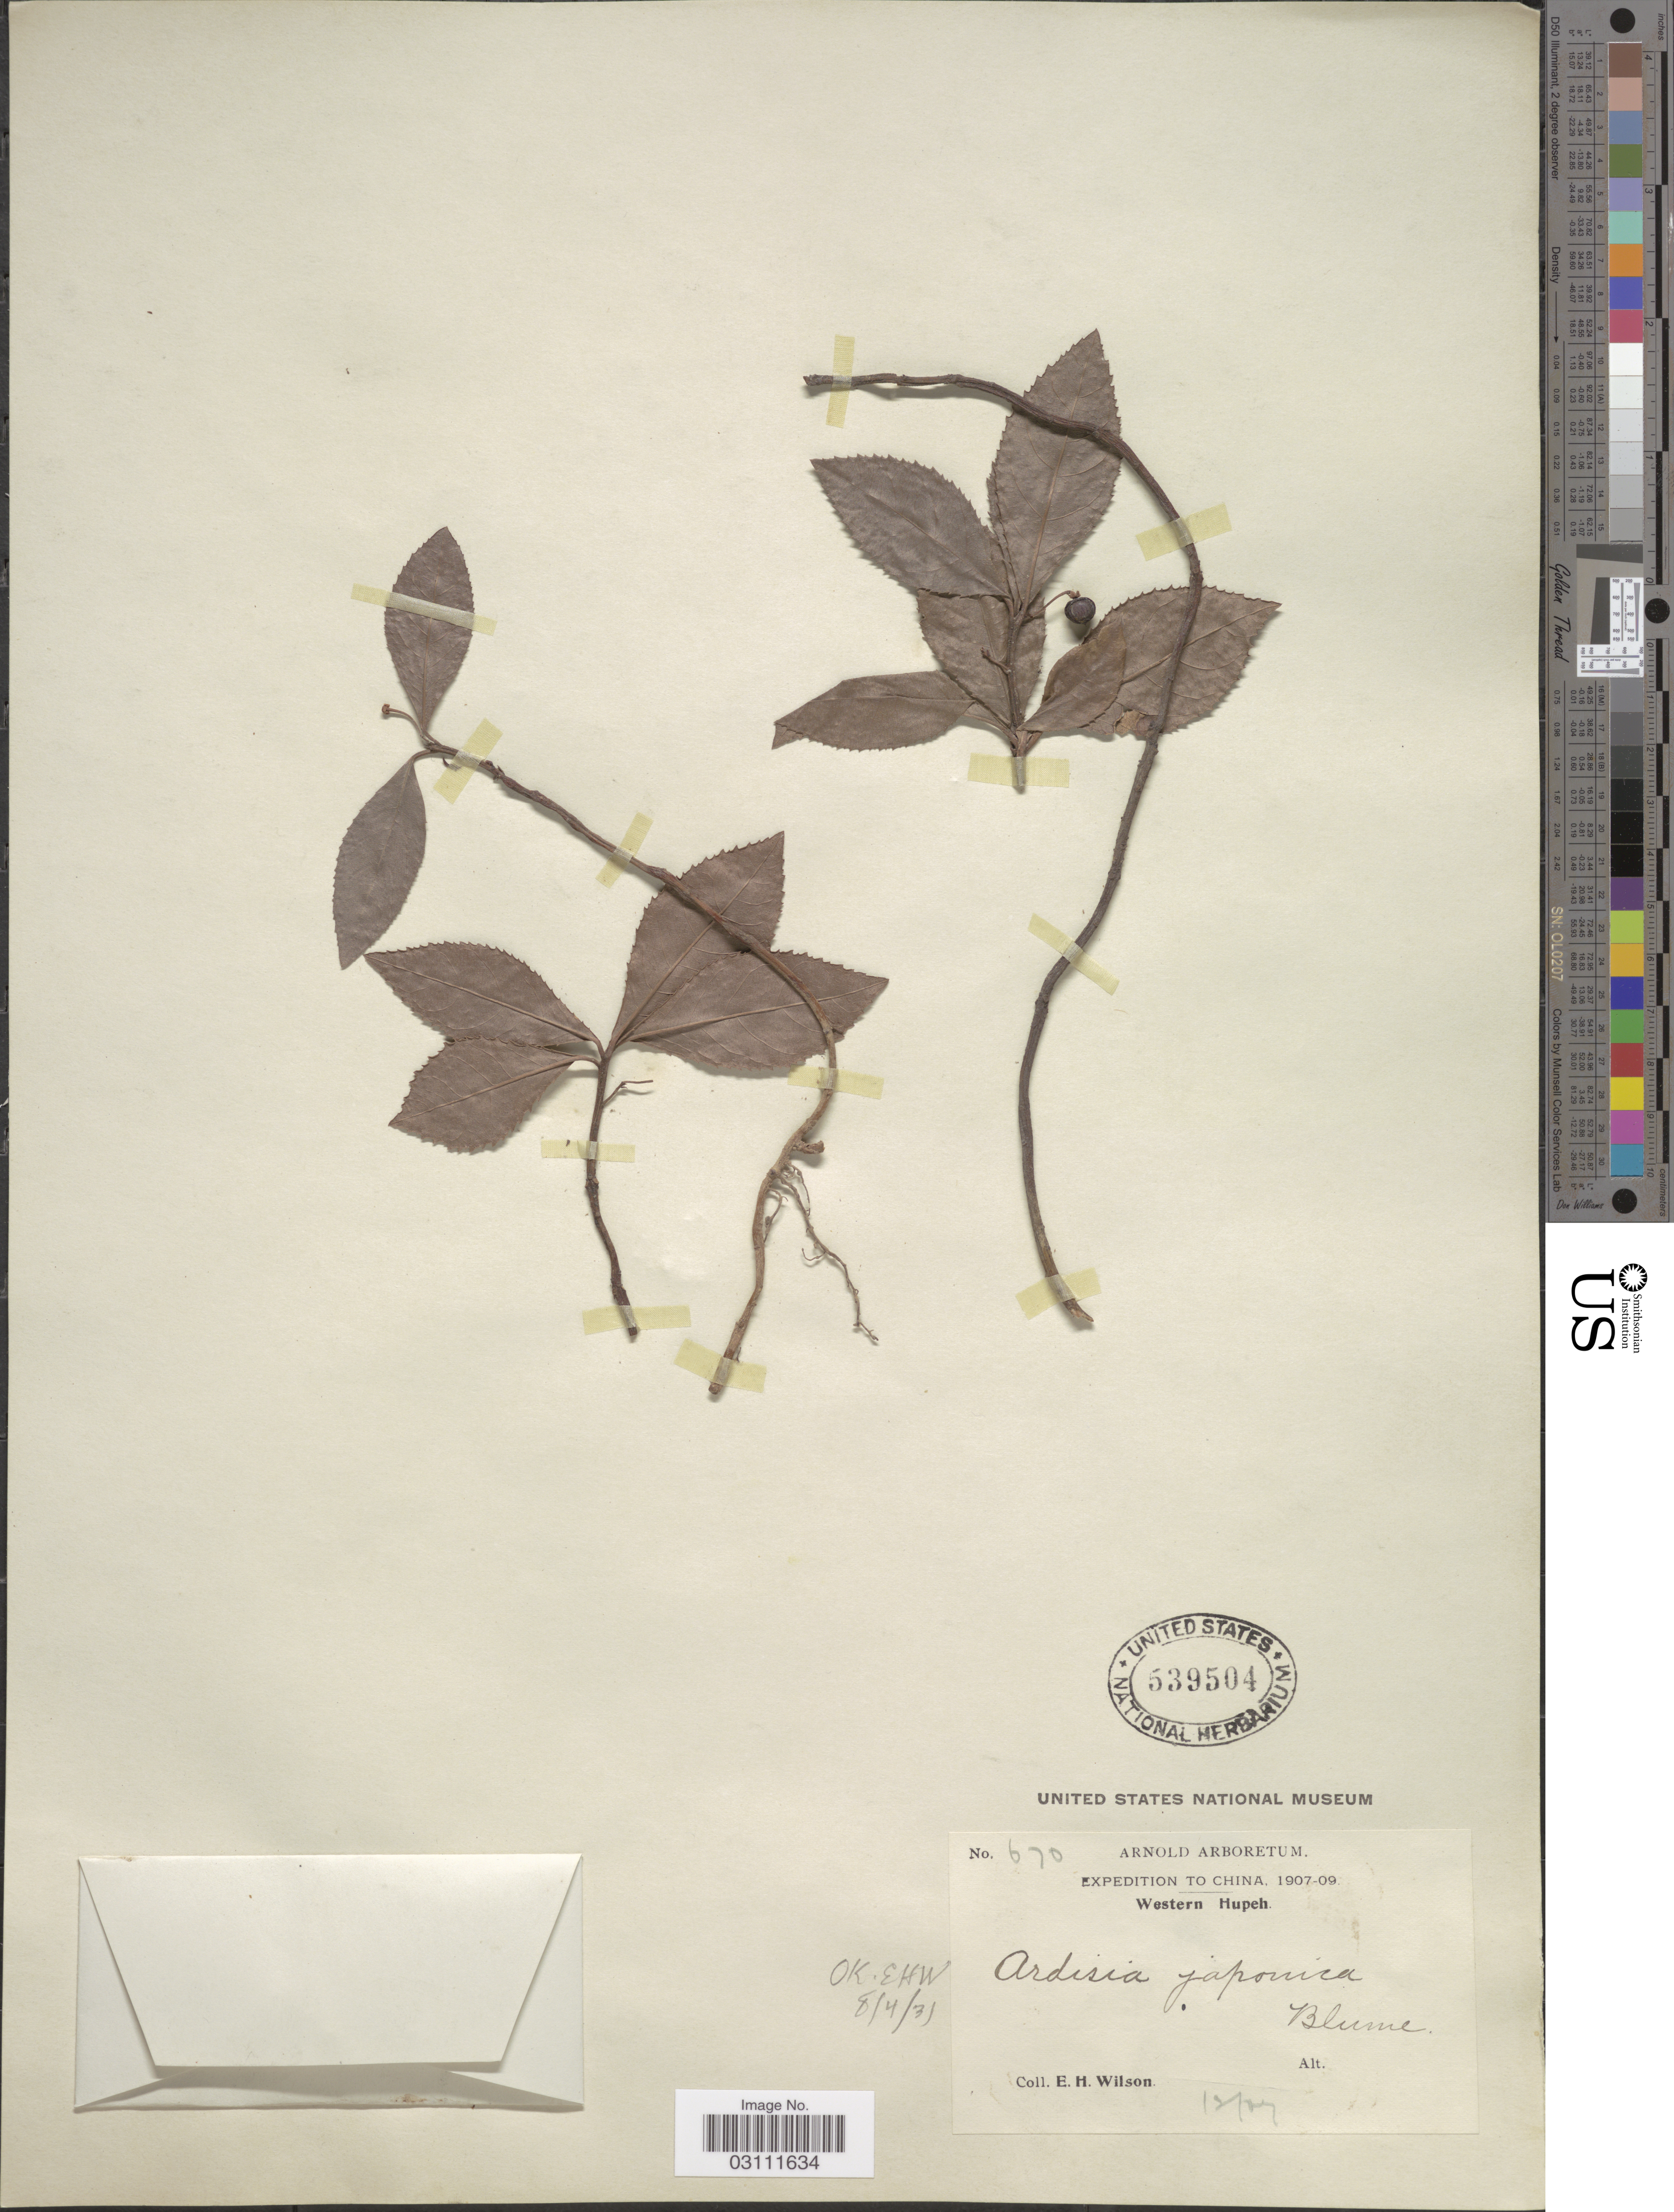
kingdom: Plantae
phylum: Tracheophyta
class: Magnoliopsida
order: Ericales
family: Primulaceae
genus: Ardisia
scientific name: Ardisia japonica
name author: (Thunb.) Blume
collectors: E. Wilson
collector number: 670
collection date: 1907-12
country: China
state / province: Hubei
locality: Western Hupeh.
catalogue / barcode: US 539504